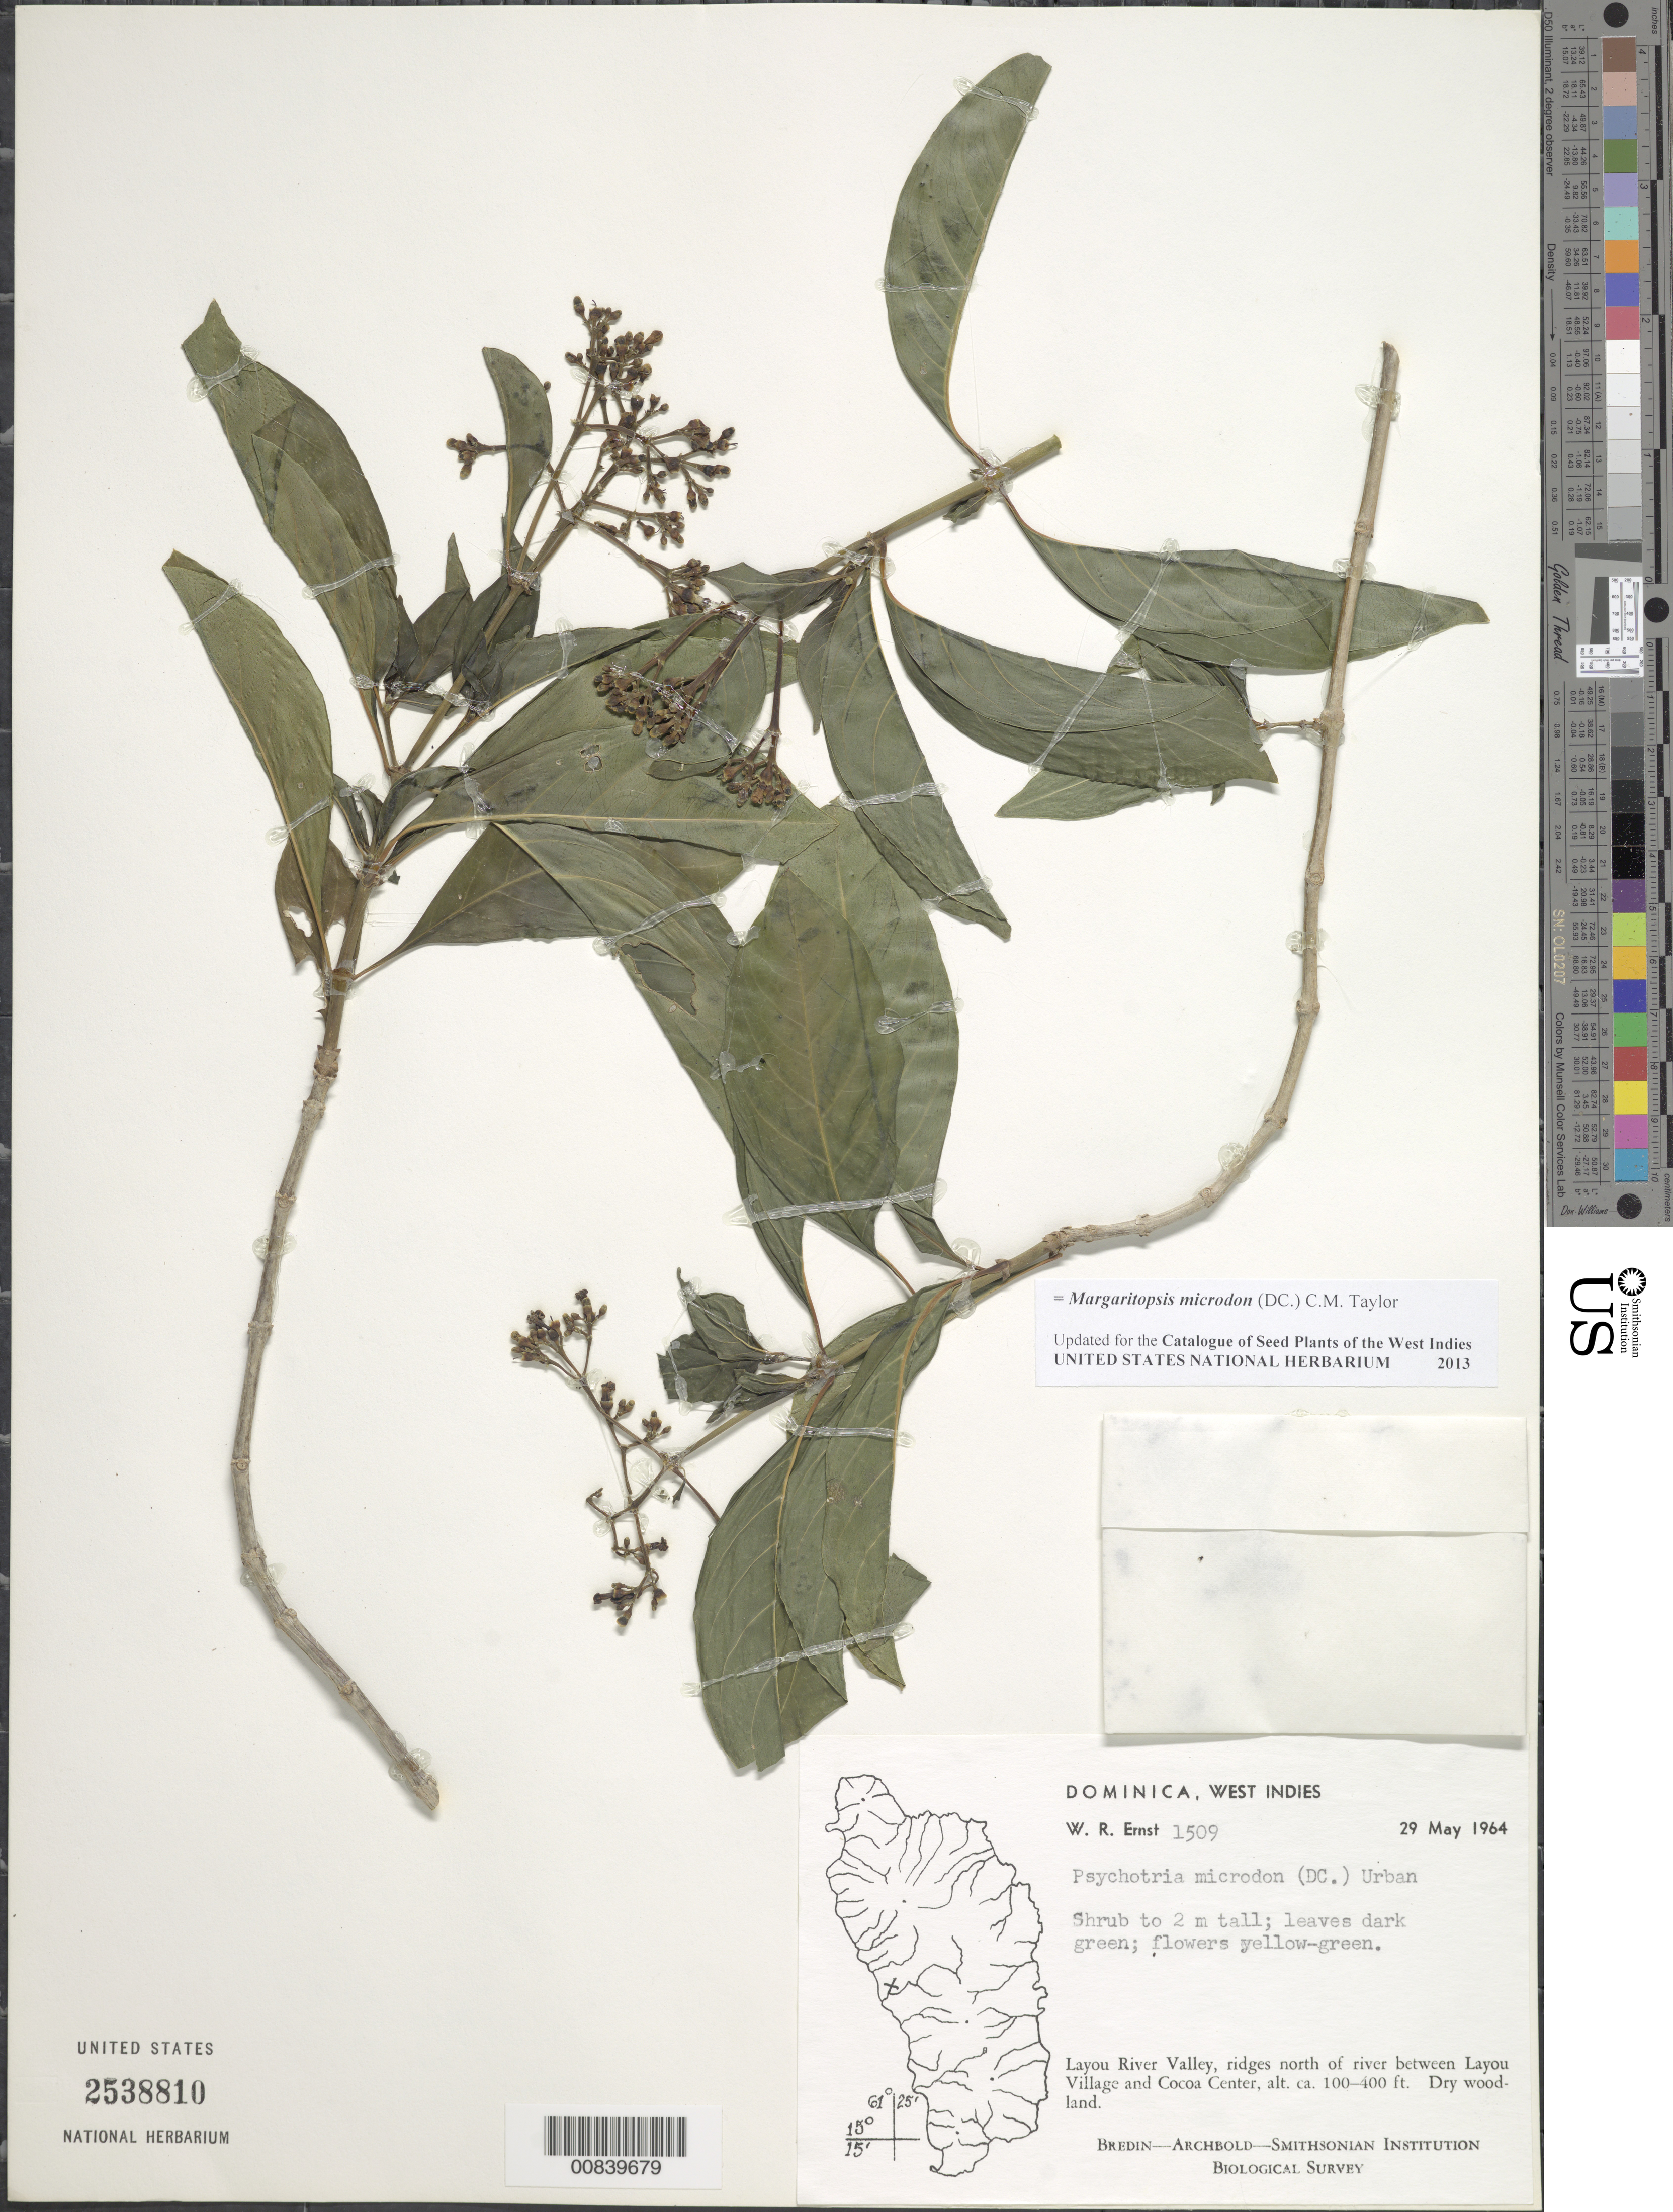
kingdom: Plantae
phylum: Tracheophyta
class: Magnoliopsida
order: Gentianales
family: Rubiaceae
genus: Margaritopsis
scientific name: Margaritopsis microdon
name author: (DC.) C.M. Taylor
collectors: W. R. Ernst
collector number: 1509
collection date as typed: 29 May 1964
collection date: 1964-05-29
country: Dominica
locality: Layou River Valley, ridges north of river between Layou Village and Cocoa Center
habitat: Dry woodland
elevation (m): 30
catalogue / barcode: US 2538810